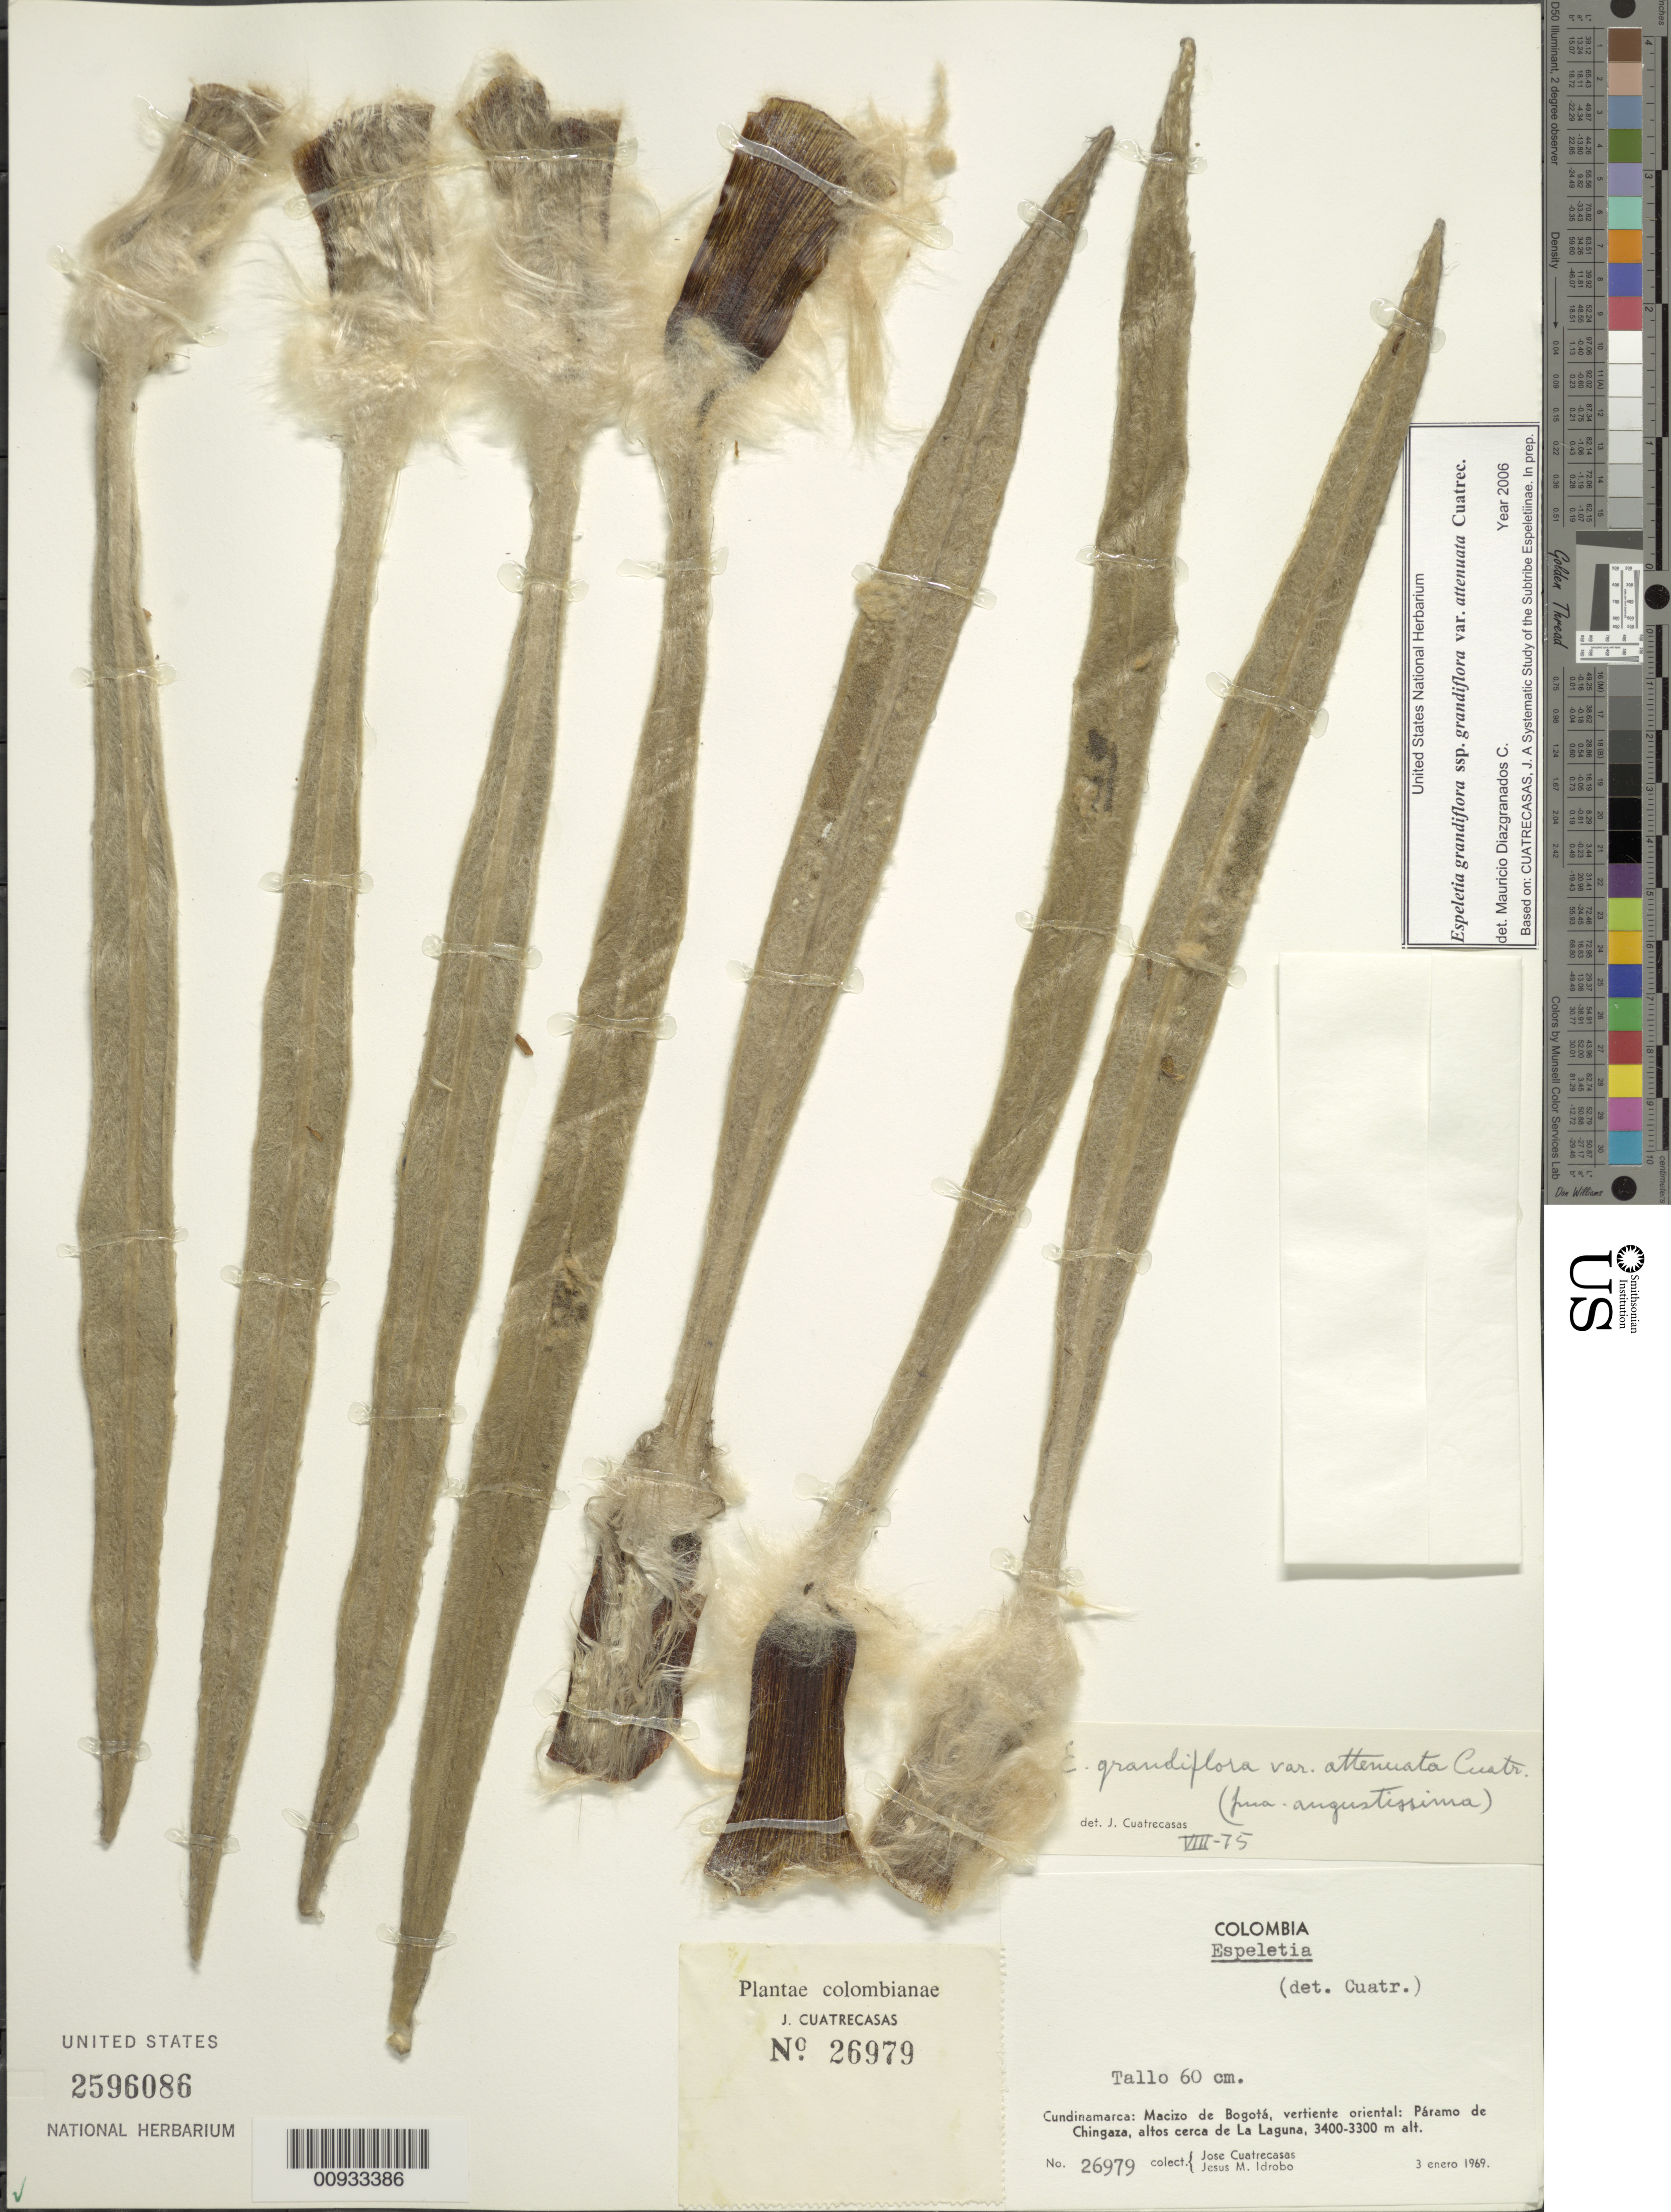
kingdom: Plantae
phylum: Tracheophyta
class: Magnoliopsida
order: Asterales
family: Asteraceae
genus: Espeletia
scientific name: Espeletia grandiflora var. attenuata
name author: Cuatrec.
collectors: J. Cuatrecasas & J. M. Idrobo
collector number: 26979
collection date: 1969-01-03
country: Colombia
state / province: Cundinamarca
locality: Macizo de Bogota, vertiente oriental: Paramo de Chingaza, altos cerca de La Laguna.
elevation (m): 3300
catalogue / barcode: US 2596086